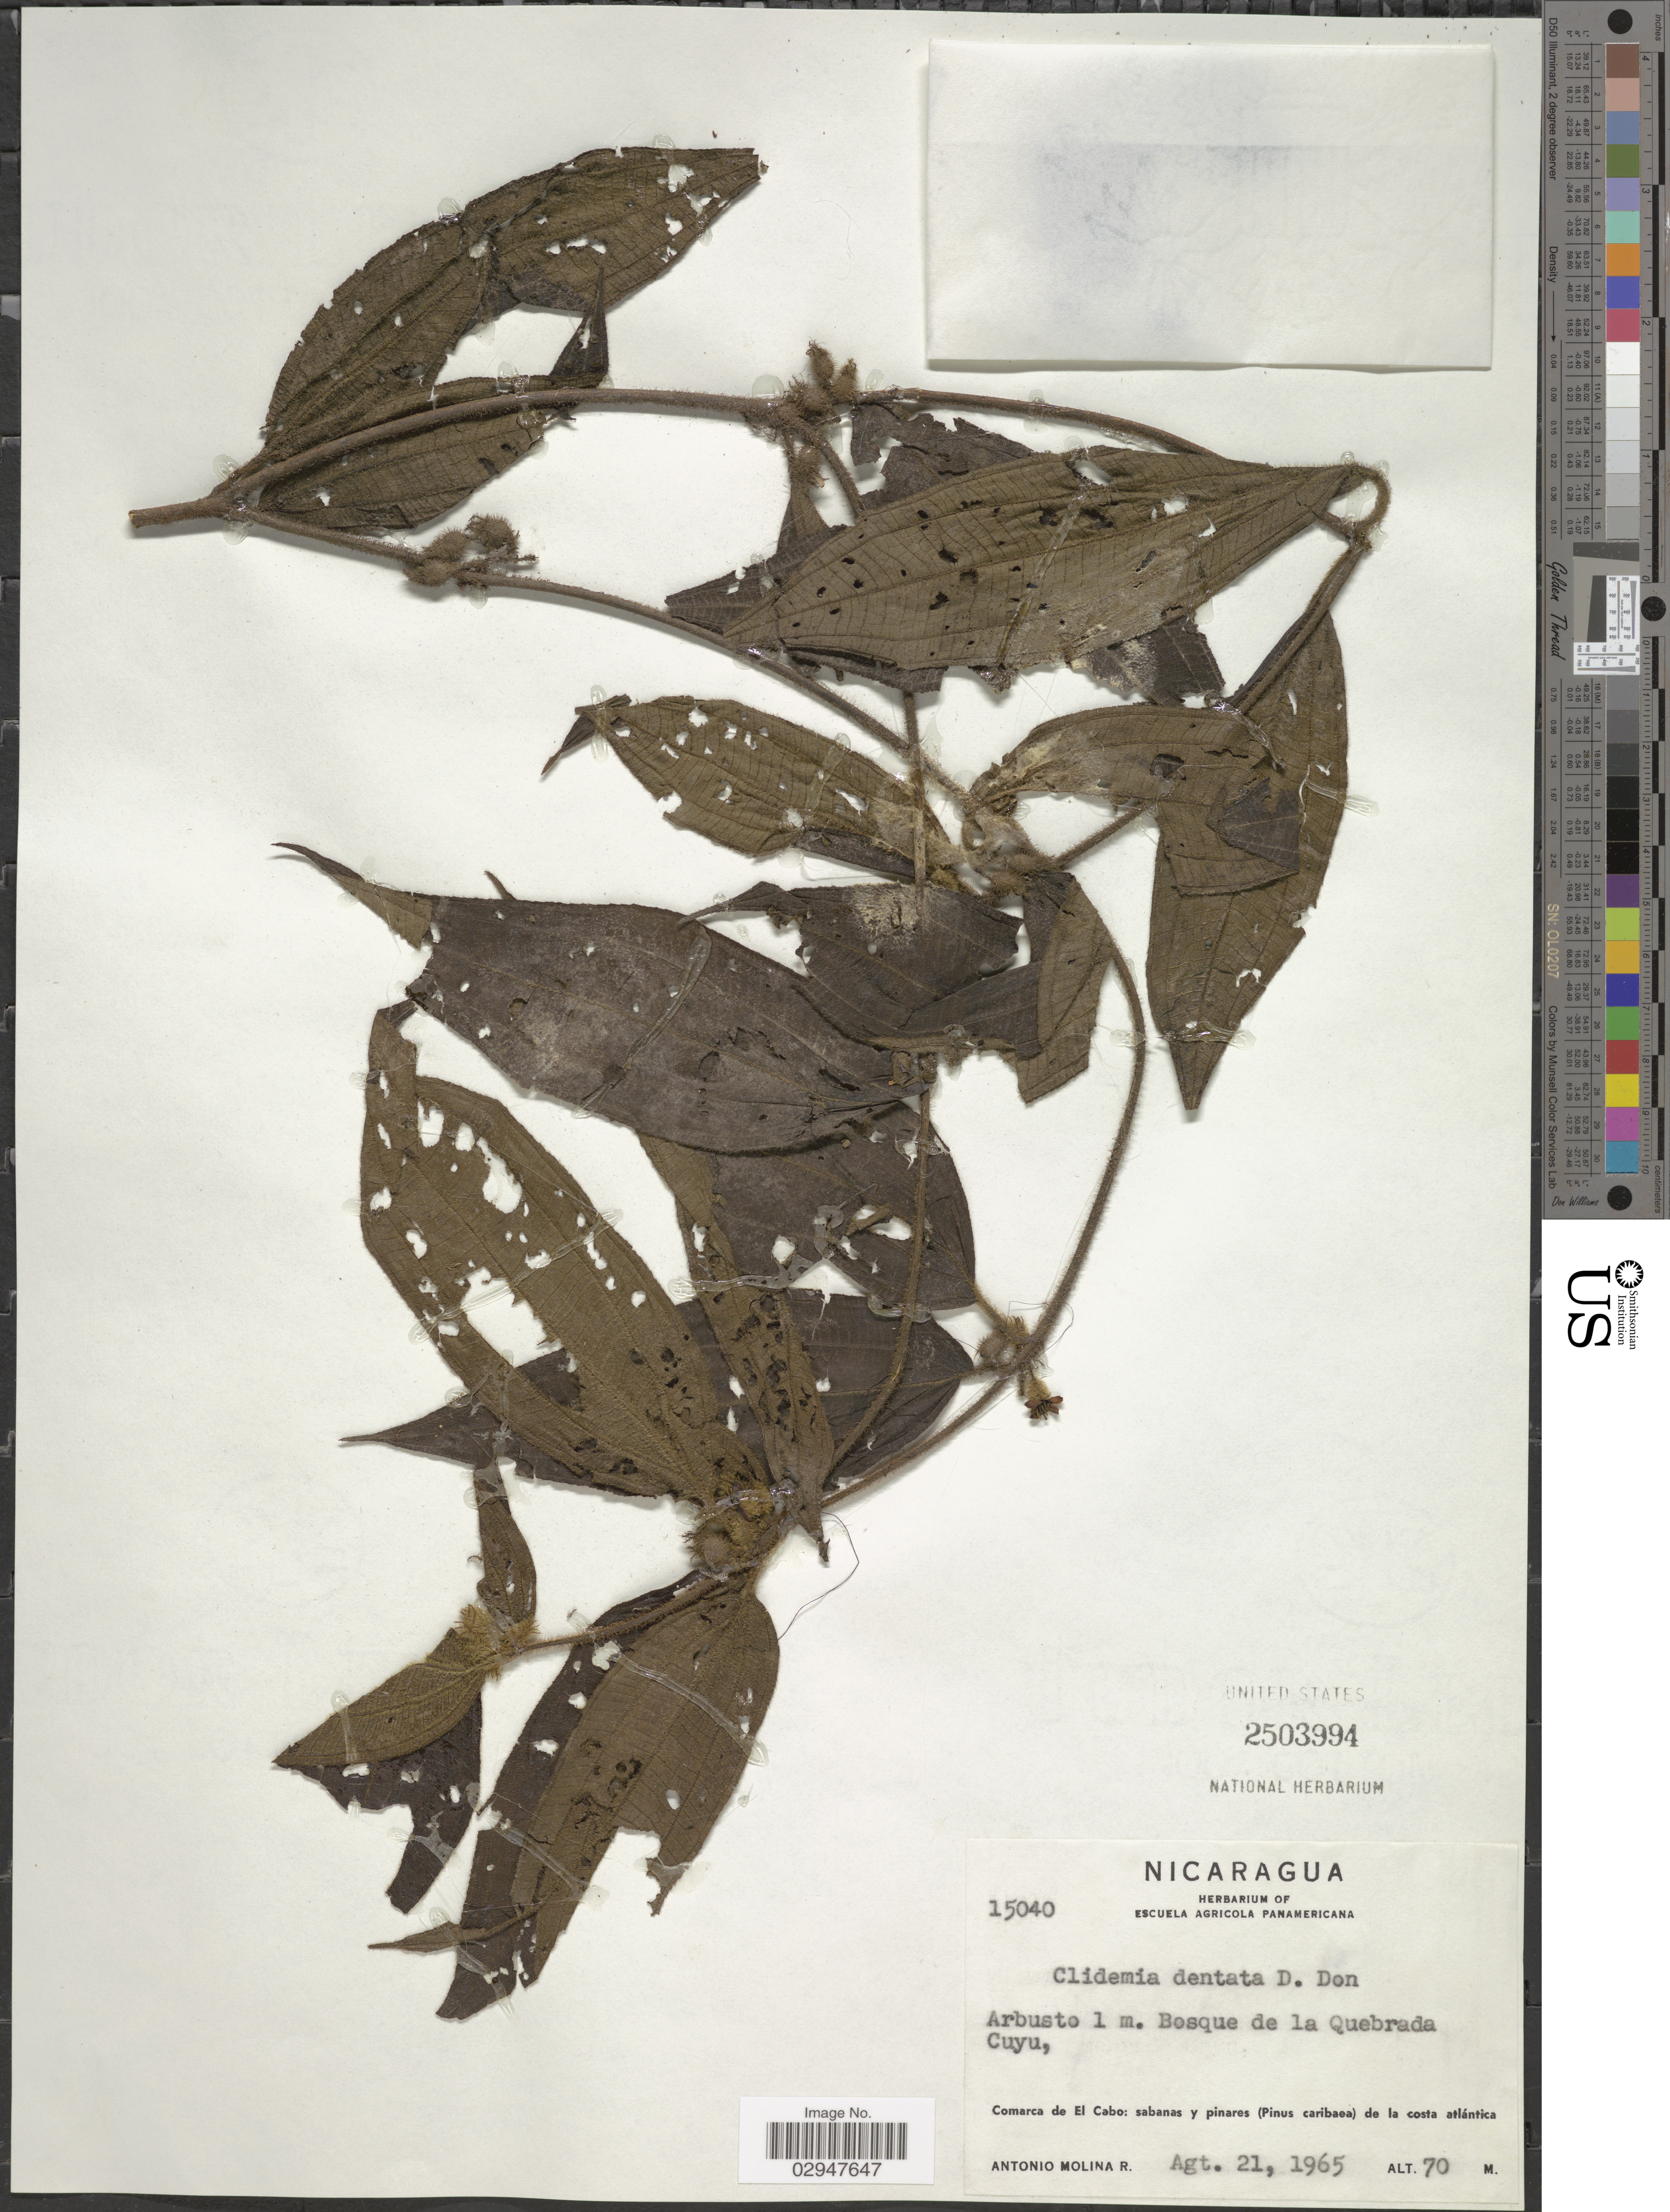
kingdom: Plantae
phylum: Tracheophyta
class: Magnoliopsida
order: Myrtales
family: Melastomataceae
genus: Clidemia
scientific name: Clidemia dentata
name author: D. Don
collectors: A. Molina R.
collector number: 15040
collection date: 1965-08-21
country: Nicaragua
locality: Bosque de la Quebrada Cuyu, Comarca de El Cabo: sabanas y pinares (Pinus caribaea) de la costa atlántica.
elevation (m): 70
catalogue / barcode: US 2503994